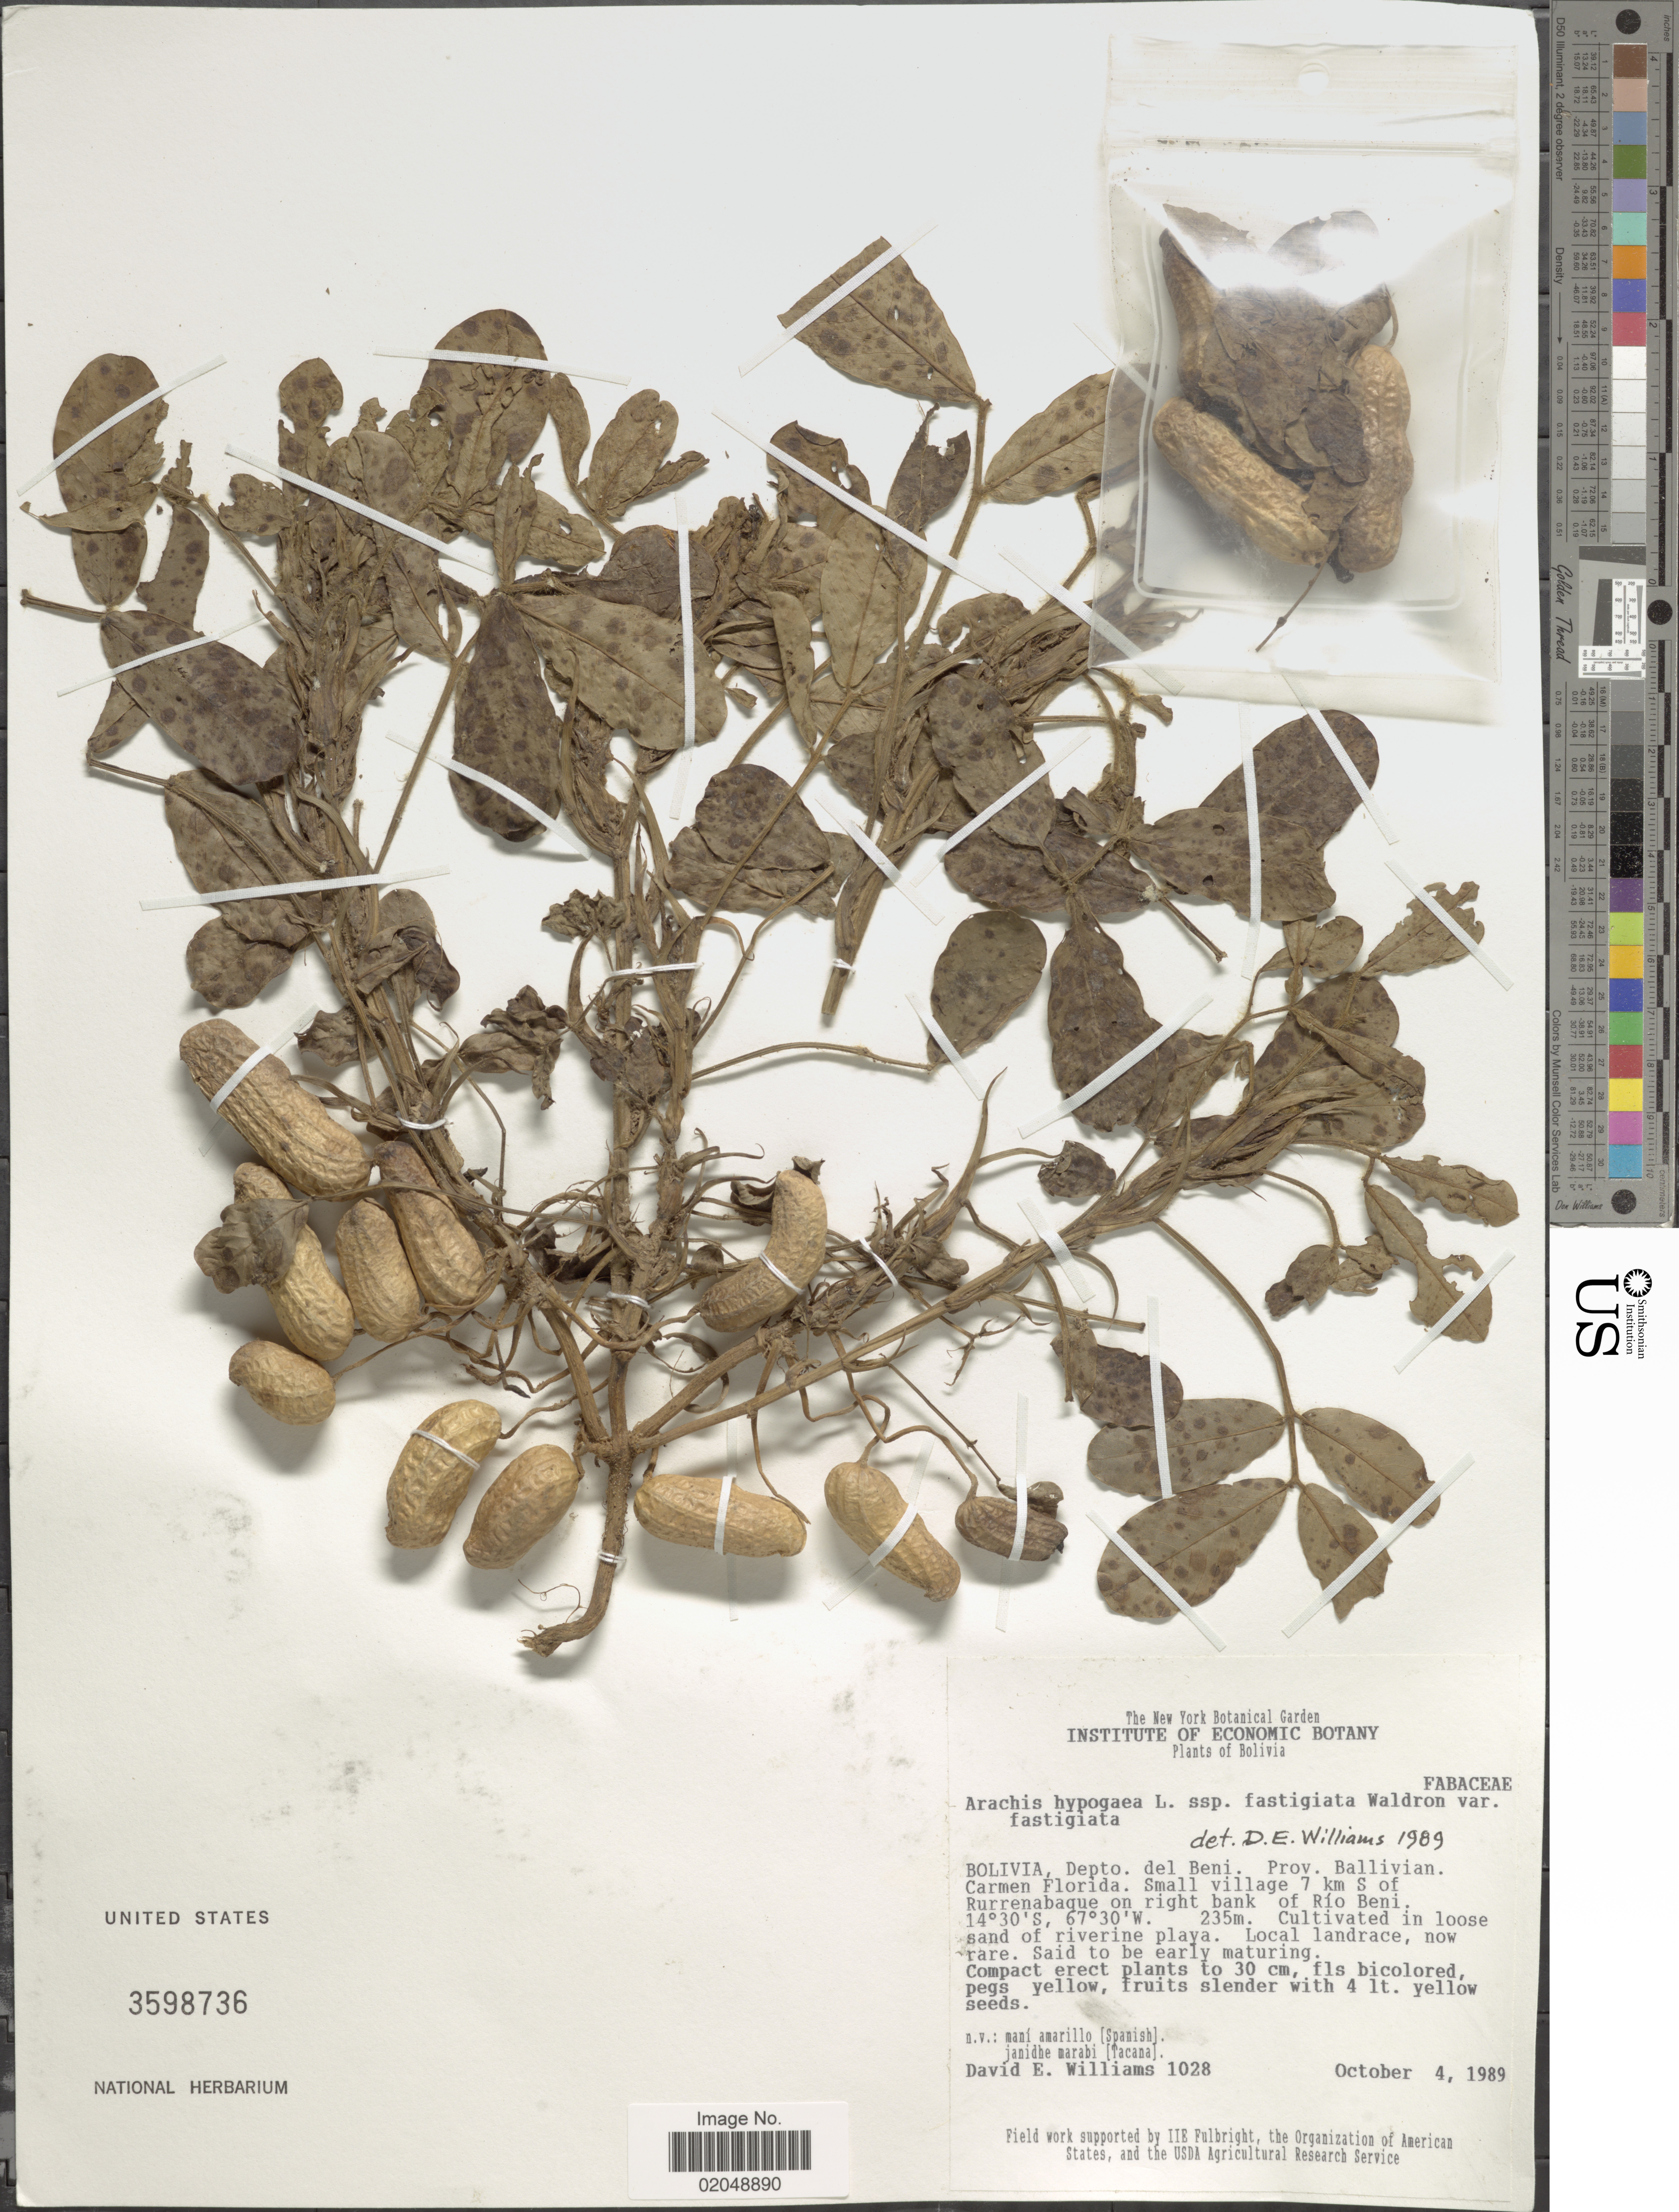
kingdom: Plantae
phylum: Tracheophyta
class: Magnoliopsida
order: Fabales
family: Fabaceae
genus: Arachis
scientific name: Arachis hypogaea var. fastigiata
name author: Krapov.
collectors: D. E. Williams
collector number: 1028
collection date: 1989-10-04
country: Bolivia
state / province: Beni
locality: Depto del Beni. Prov. Ballivian. Carmen Florida. Small village 7 km S of Rurrenabaque on right bank of Río Beni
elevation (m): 235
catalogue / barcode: US 3598736